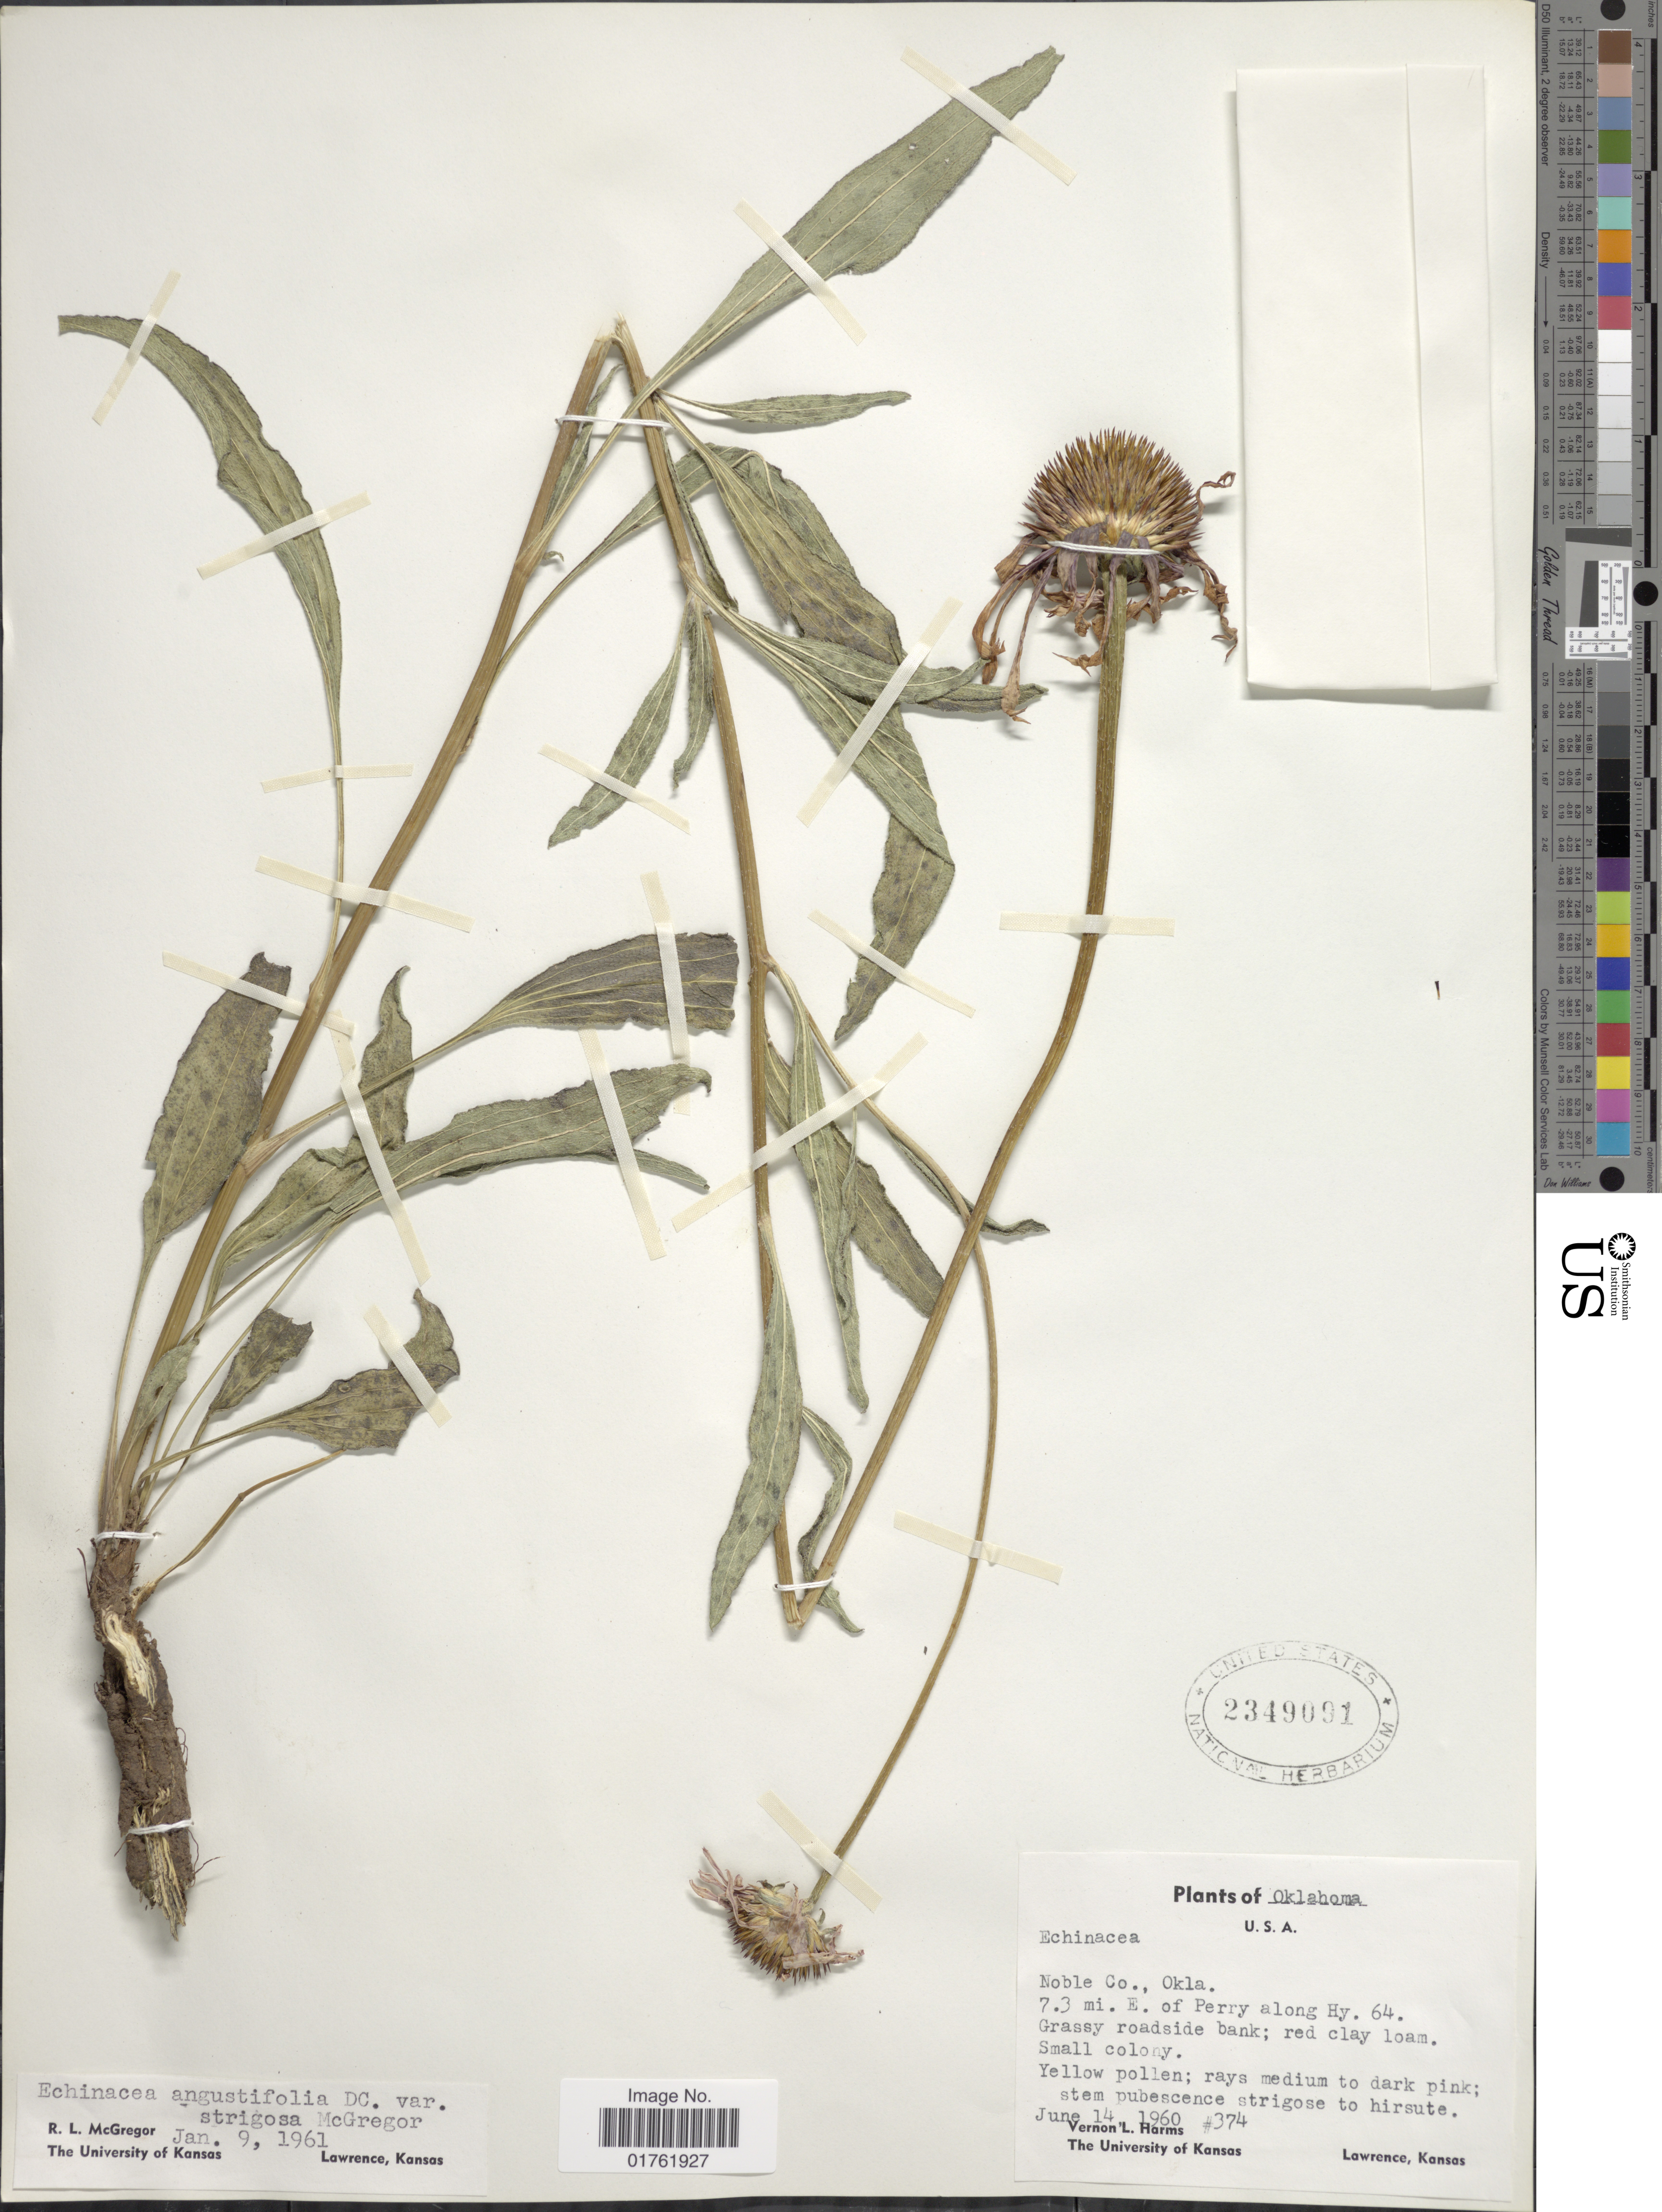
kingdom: Plantae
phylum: Tracheophyta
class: Magnoliopsida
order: Asterales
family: Asteraceae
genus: Echinacea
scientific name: Echinacea angustifolia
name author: DC.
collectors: V. Harms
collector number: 374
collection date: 1960-06-14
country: United States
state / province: Oklahoma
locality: Noble Co., 7.3 mi E of Perry along Hy. 64. Grassy roadsid bank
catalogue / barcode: US 23490091